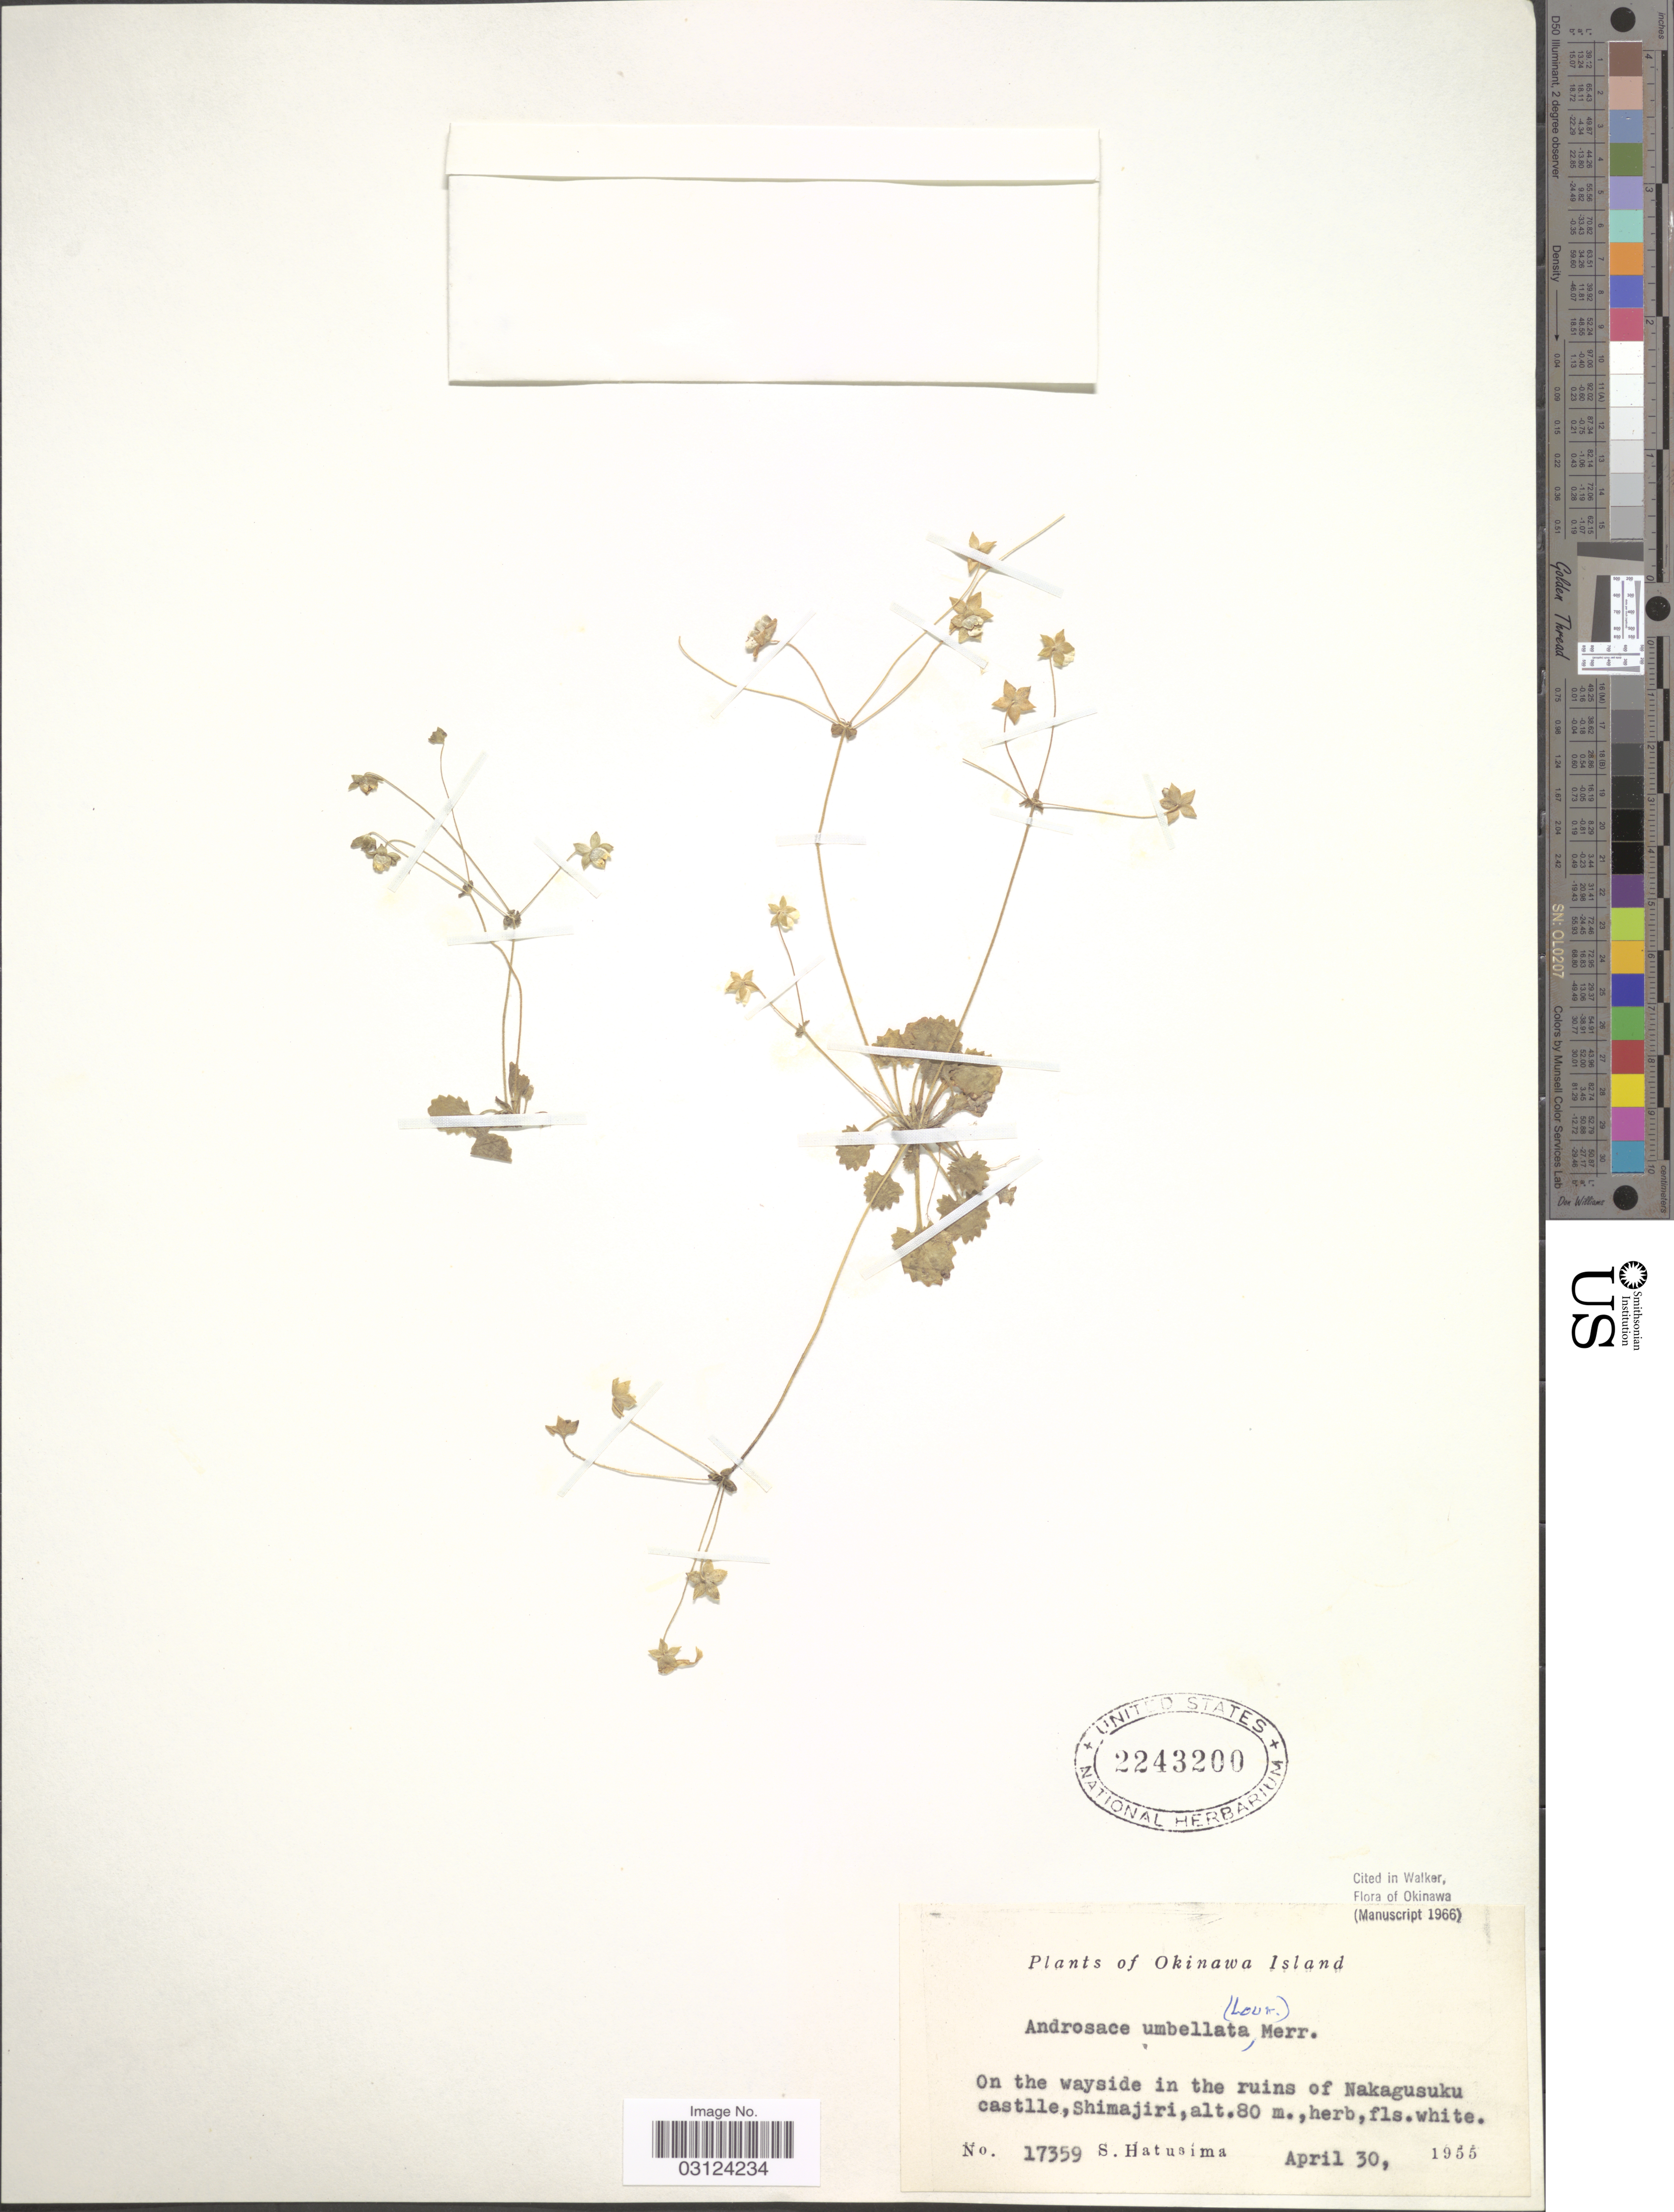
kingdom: Plantae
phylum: Tracheophyta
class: Magnoliopsida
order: Ericales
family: Primulaceae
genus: Androsace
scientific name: Androsace umbellata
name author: (Lour.) Merr.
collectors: S. Hatusima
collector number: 17359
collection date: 1955-04-30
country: Japan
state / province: Okinawa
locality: On the wayside in the ruins of Nakagusuku castle, Shimajiri.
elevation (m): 80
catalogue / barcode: US 2243200